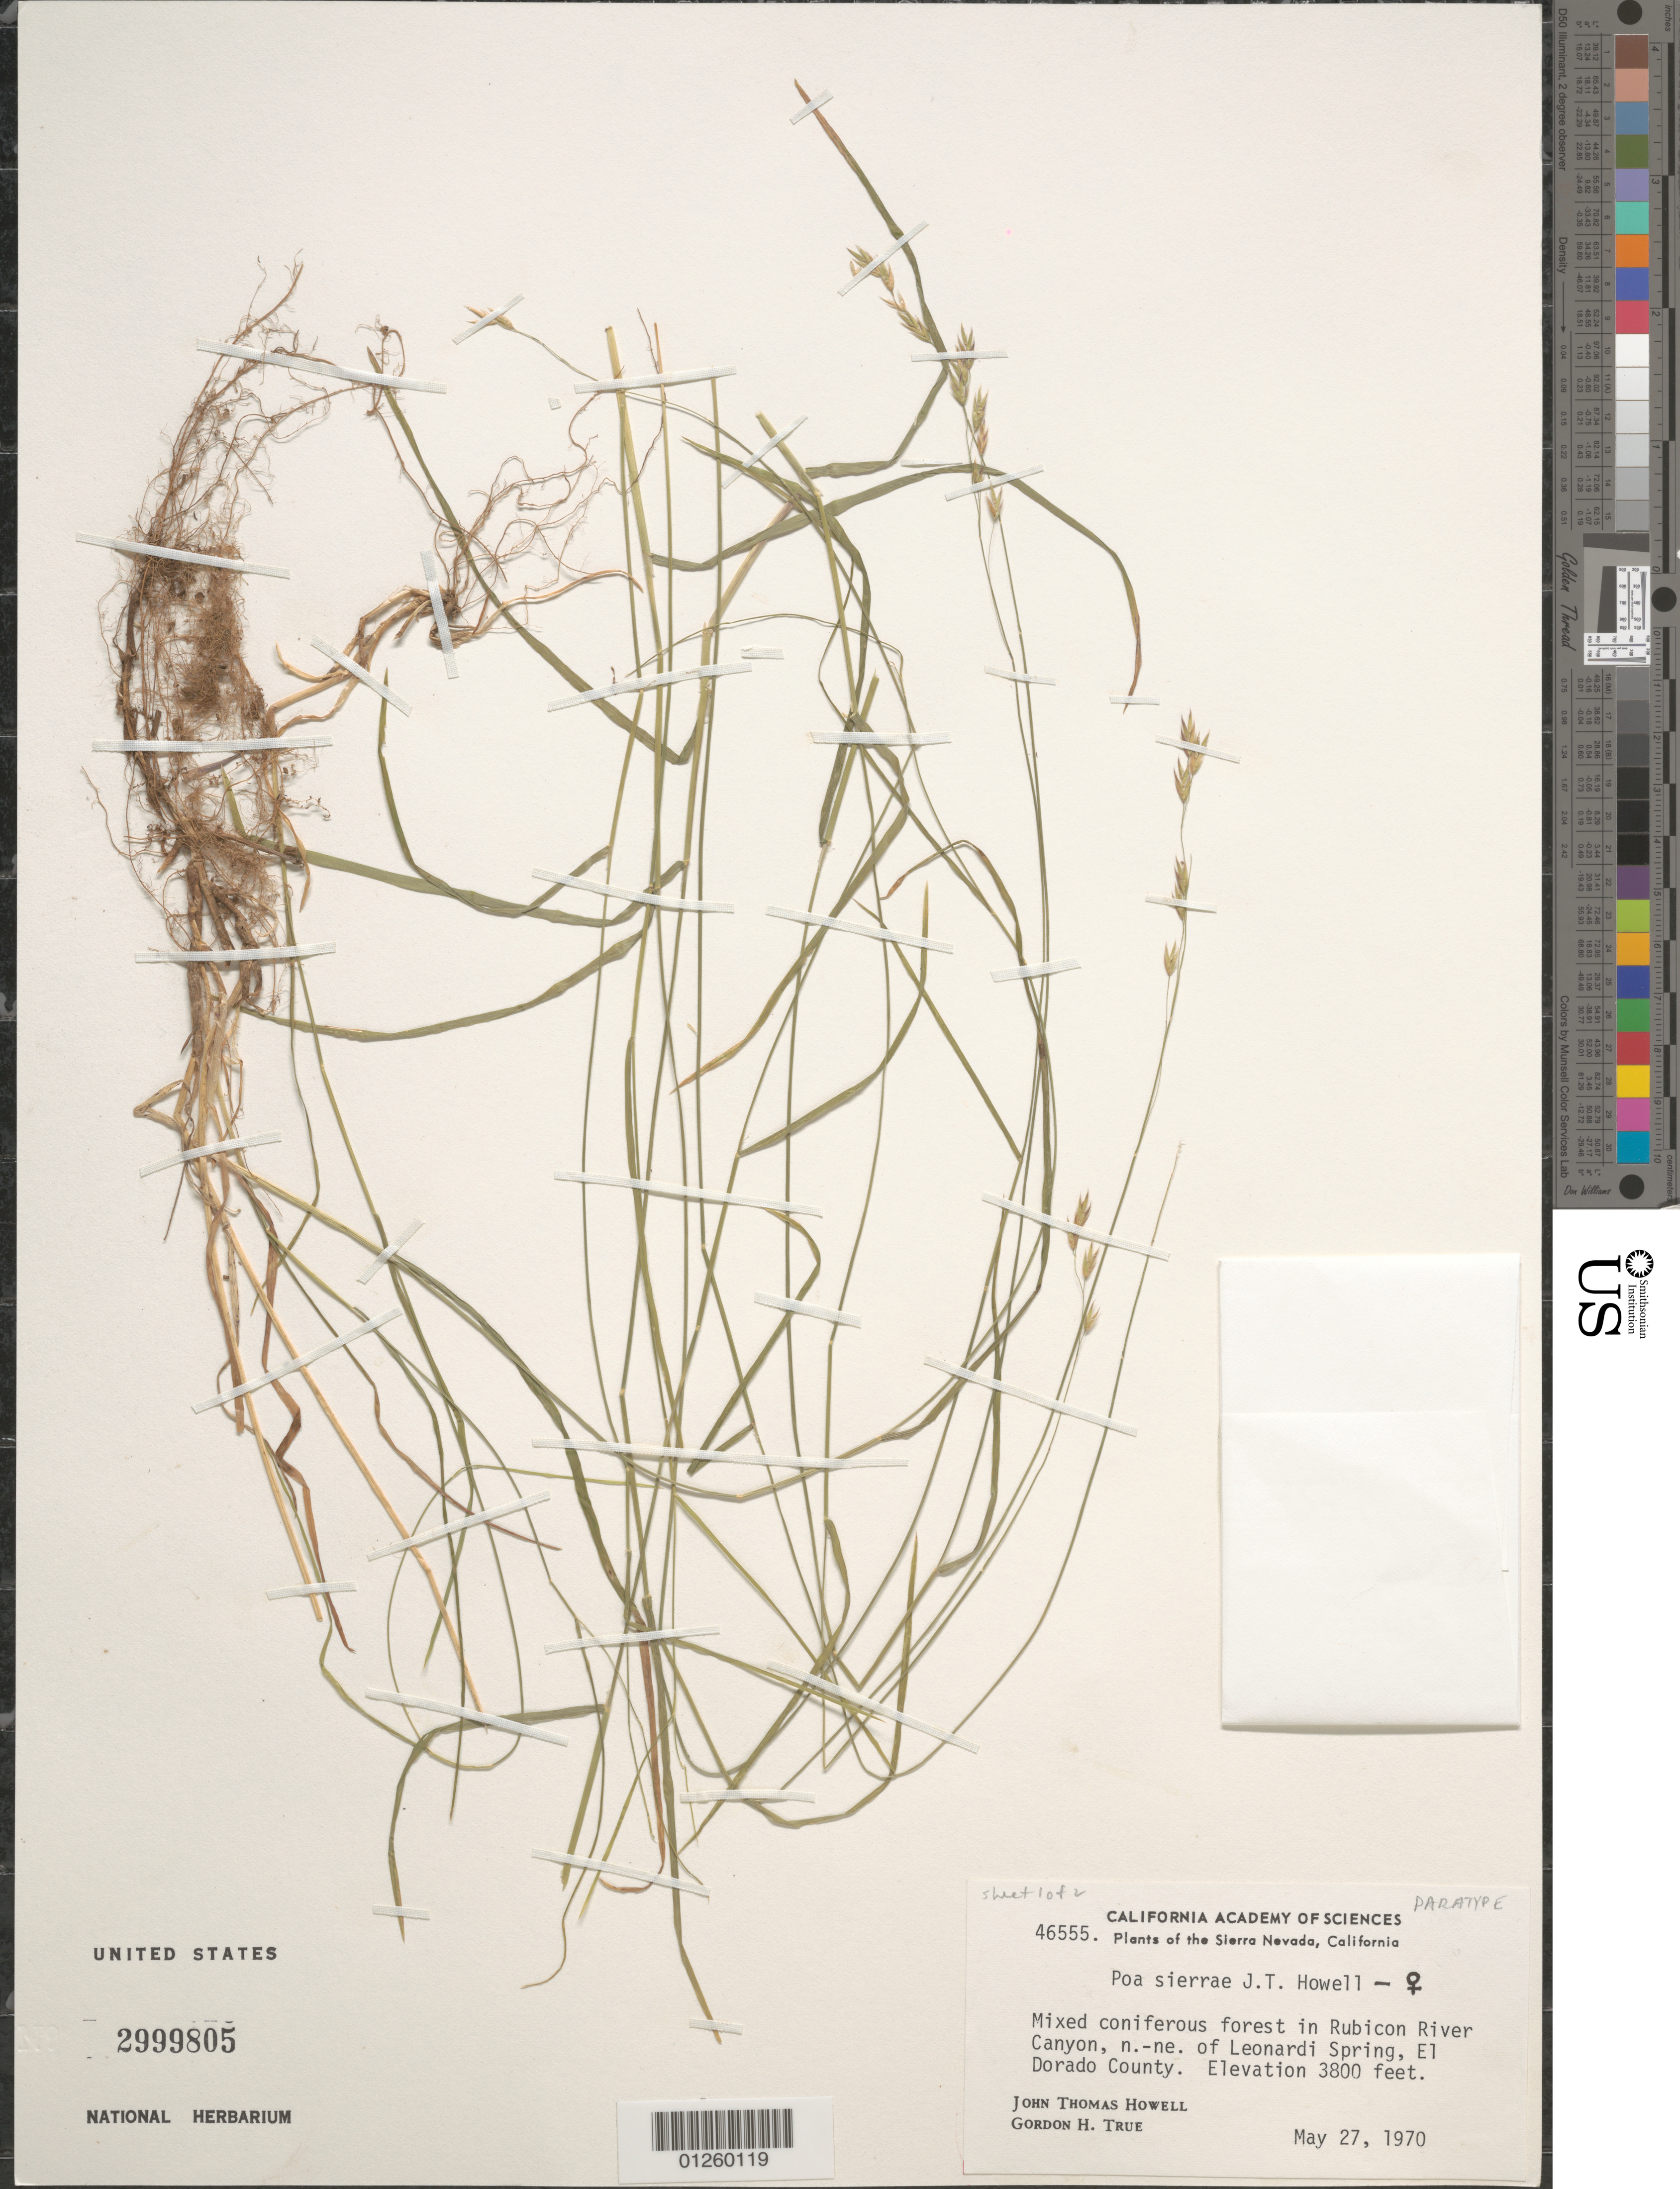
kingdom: Plantae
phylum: Tracheophyta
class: Liliopsida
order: Poales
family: Poaceae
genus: Poa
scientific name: Poa sierrae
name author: J.T. Howell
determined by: Soreng, Robert J., Research Associate (BOT), Smithsonian Institution - National Museum of Natural History (UNITED STATES)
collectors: J. T. Howell & G. H. True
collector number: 46555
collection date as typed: May 27, 1970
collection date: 1970-05-27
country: United States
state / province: California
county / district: El Dorado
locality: Mixed coniferous forest in Rubicon River Canyon, n.- ne. of Leonardi Spring.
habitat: Mixed coniferous forest.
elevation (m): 1158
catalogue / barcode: US 2999805